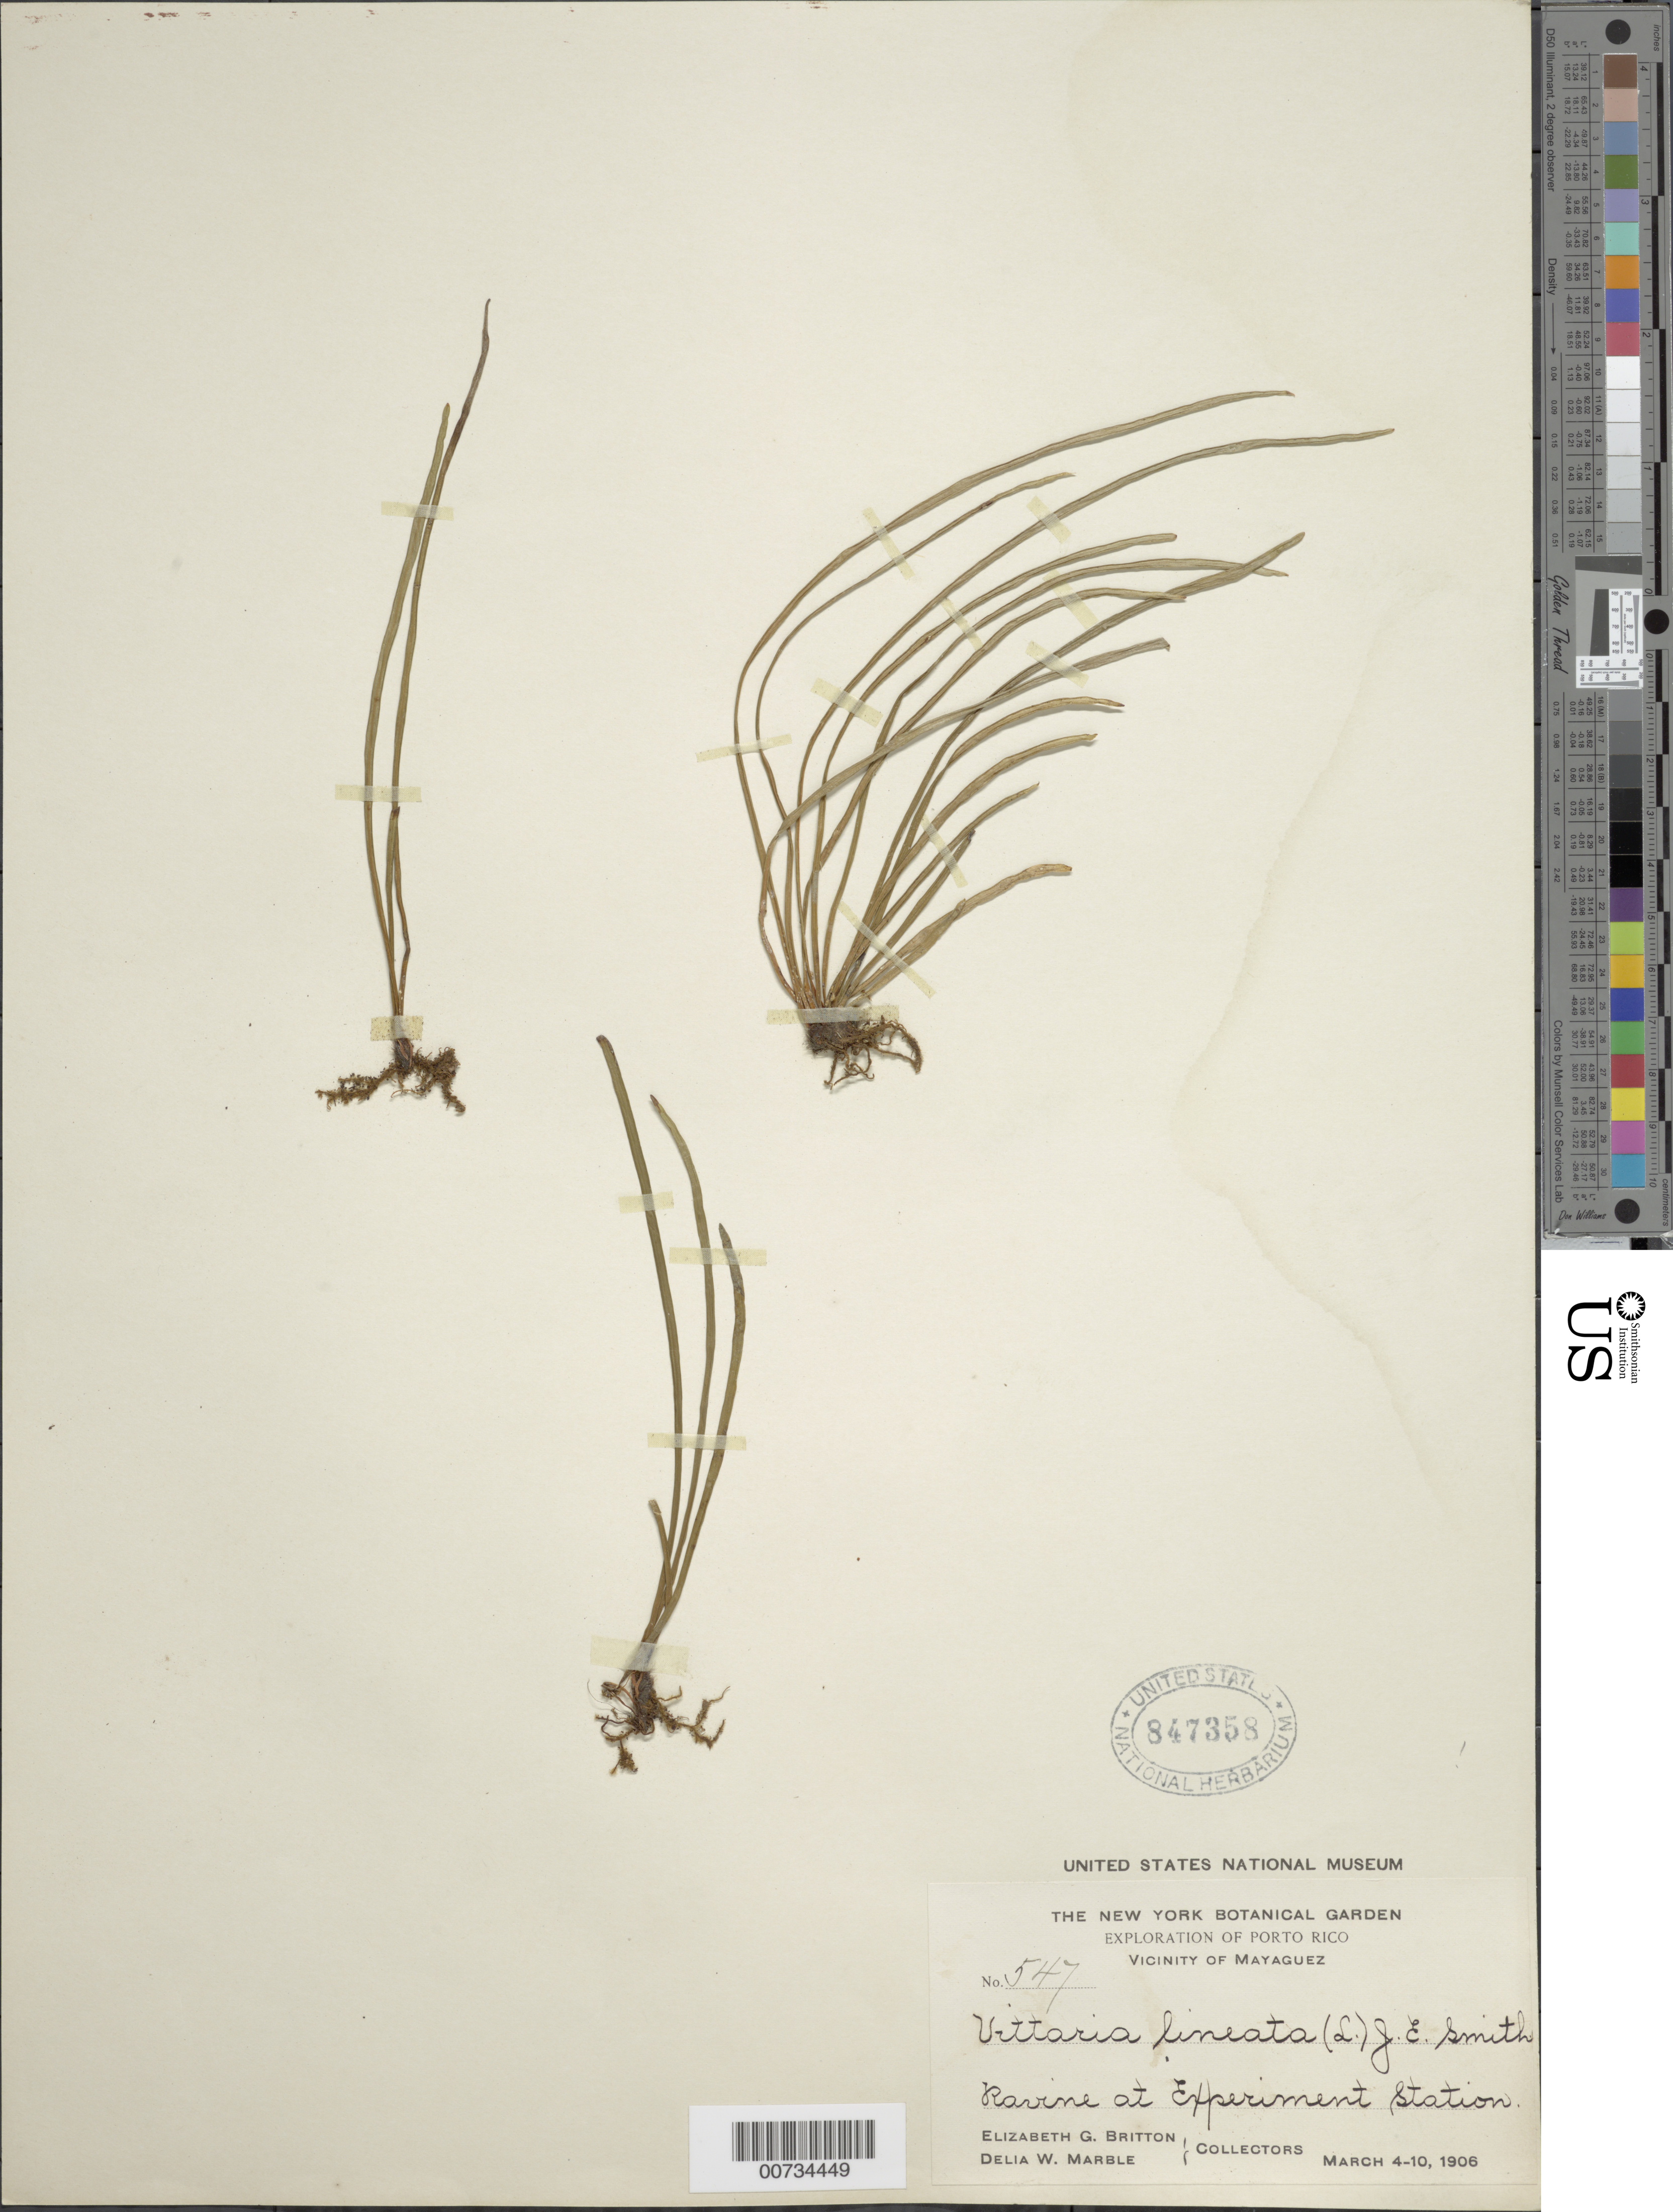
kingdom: Plantae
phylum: Tracheophyta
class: Polypodiopsida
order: Polypodiales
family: Pteridaceae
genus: Vittaria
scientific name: Vittaria lineata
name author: (L.) Sm.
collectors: E. G. Britton & D. W. Marble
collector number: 547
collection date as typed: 04 Mar 1906 to 10 Mar 1906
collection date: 1906-03-04/1906-03-10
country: Puerto Rico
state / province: Mayagüez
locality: Mayaguez, Exp. Station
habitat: Ravine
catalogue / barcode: US 847358